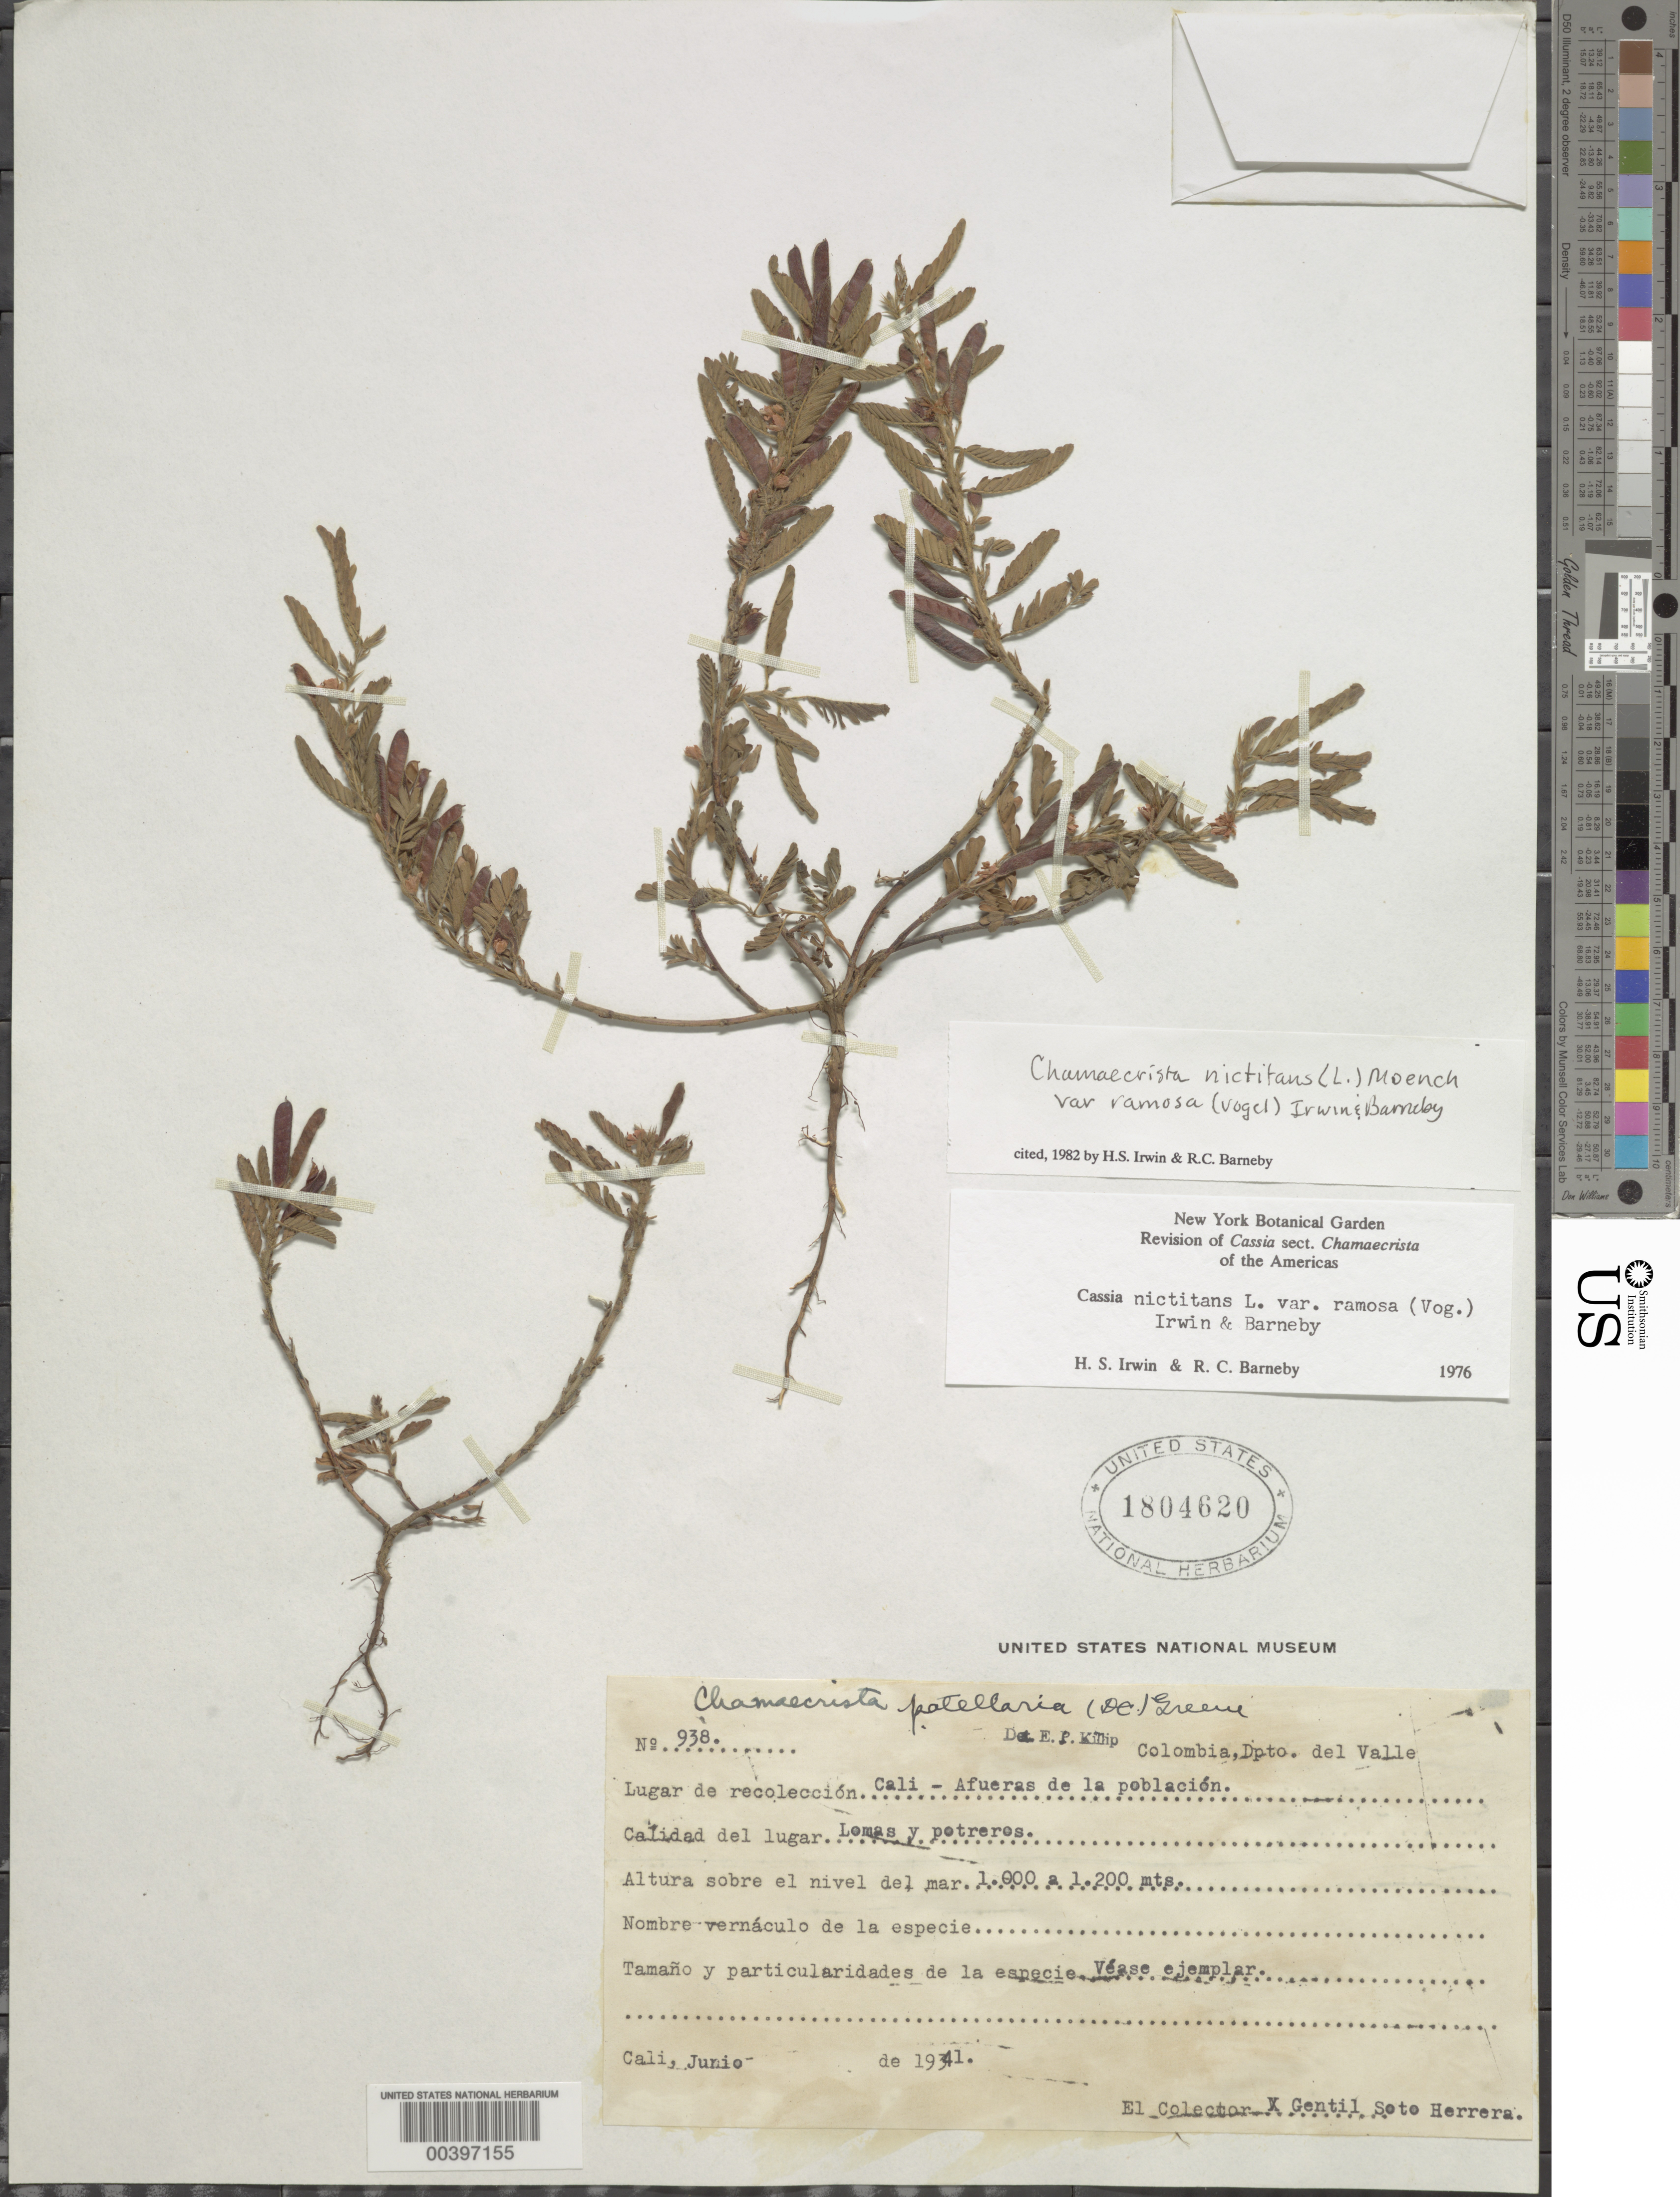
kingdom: Plantae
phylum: Tracheophyta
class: Magnoliopsida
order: Fabales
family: Fabaceae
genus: Chamaecrista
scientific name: Chamaecrista nictitans var. ramosa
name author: (Vogel) H.S. Irwin & Barneby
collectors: G. S. Herrera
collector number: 938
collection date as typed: Jun 1941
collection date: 1941-06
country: Colombia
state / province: Valle del Cauca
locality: Cali-afueras de la poblacion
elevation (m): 1000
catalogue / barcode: US 1804620